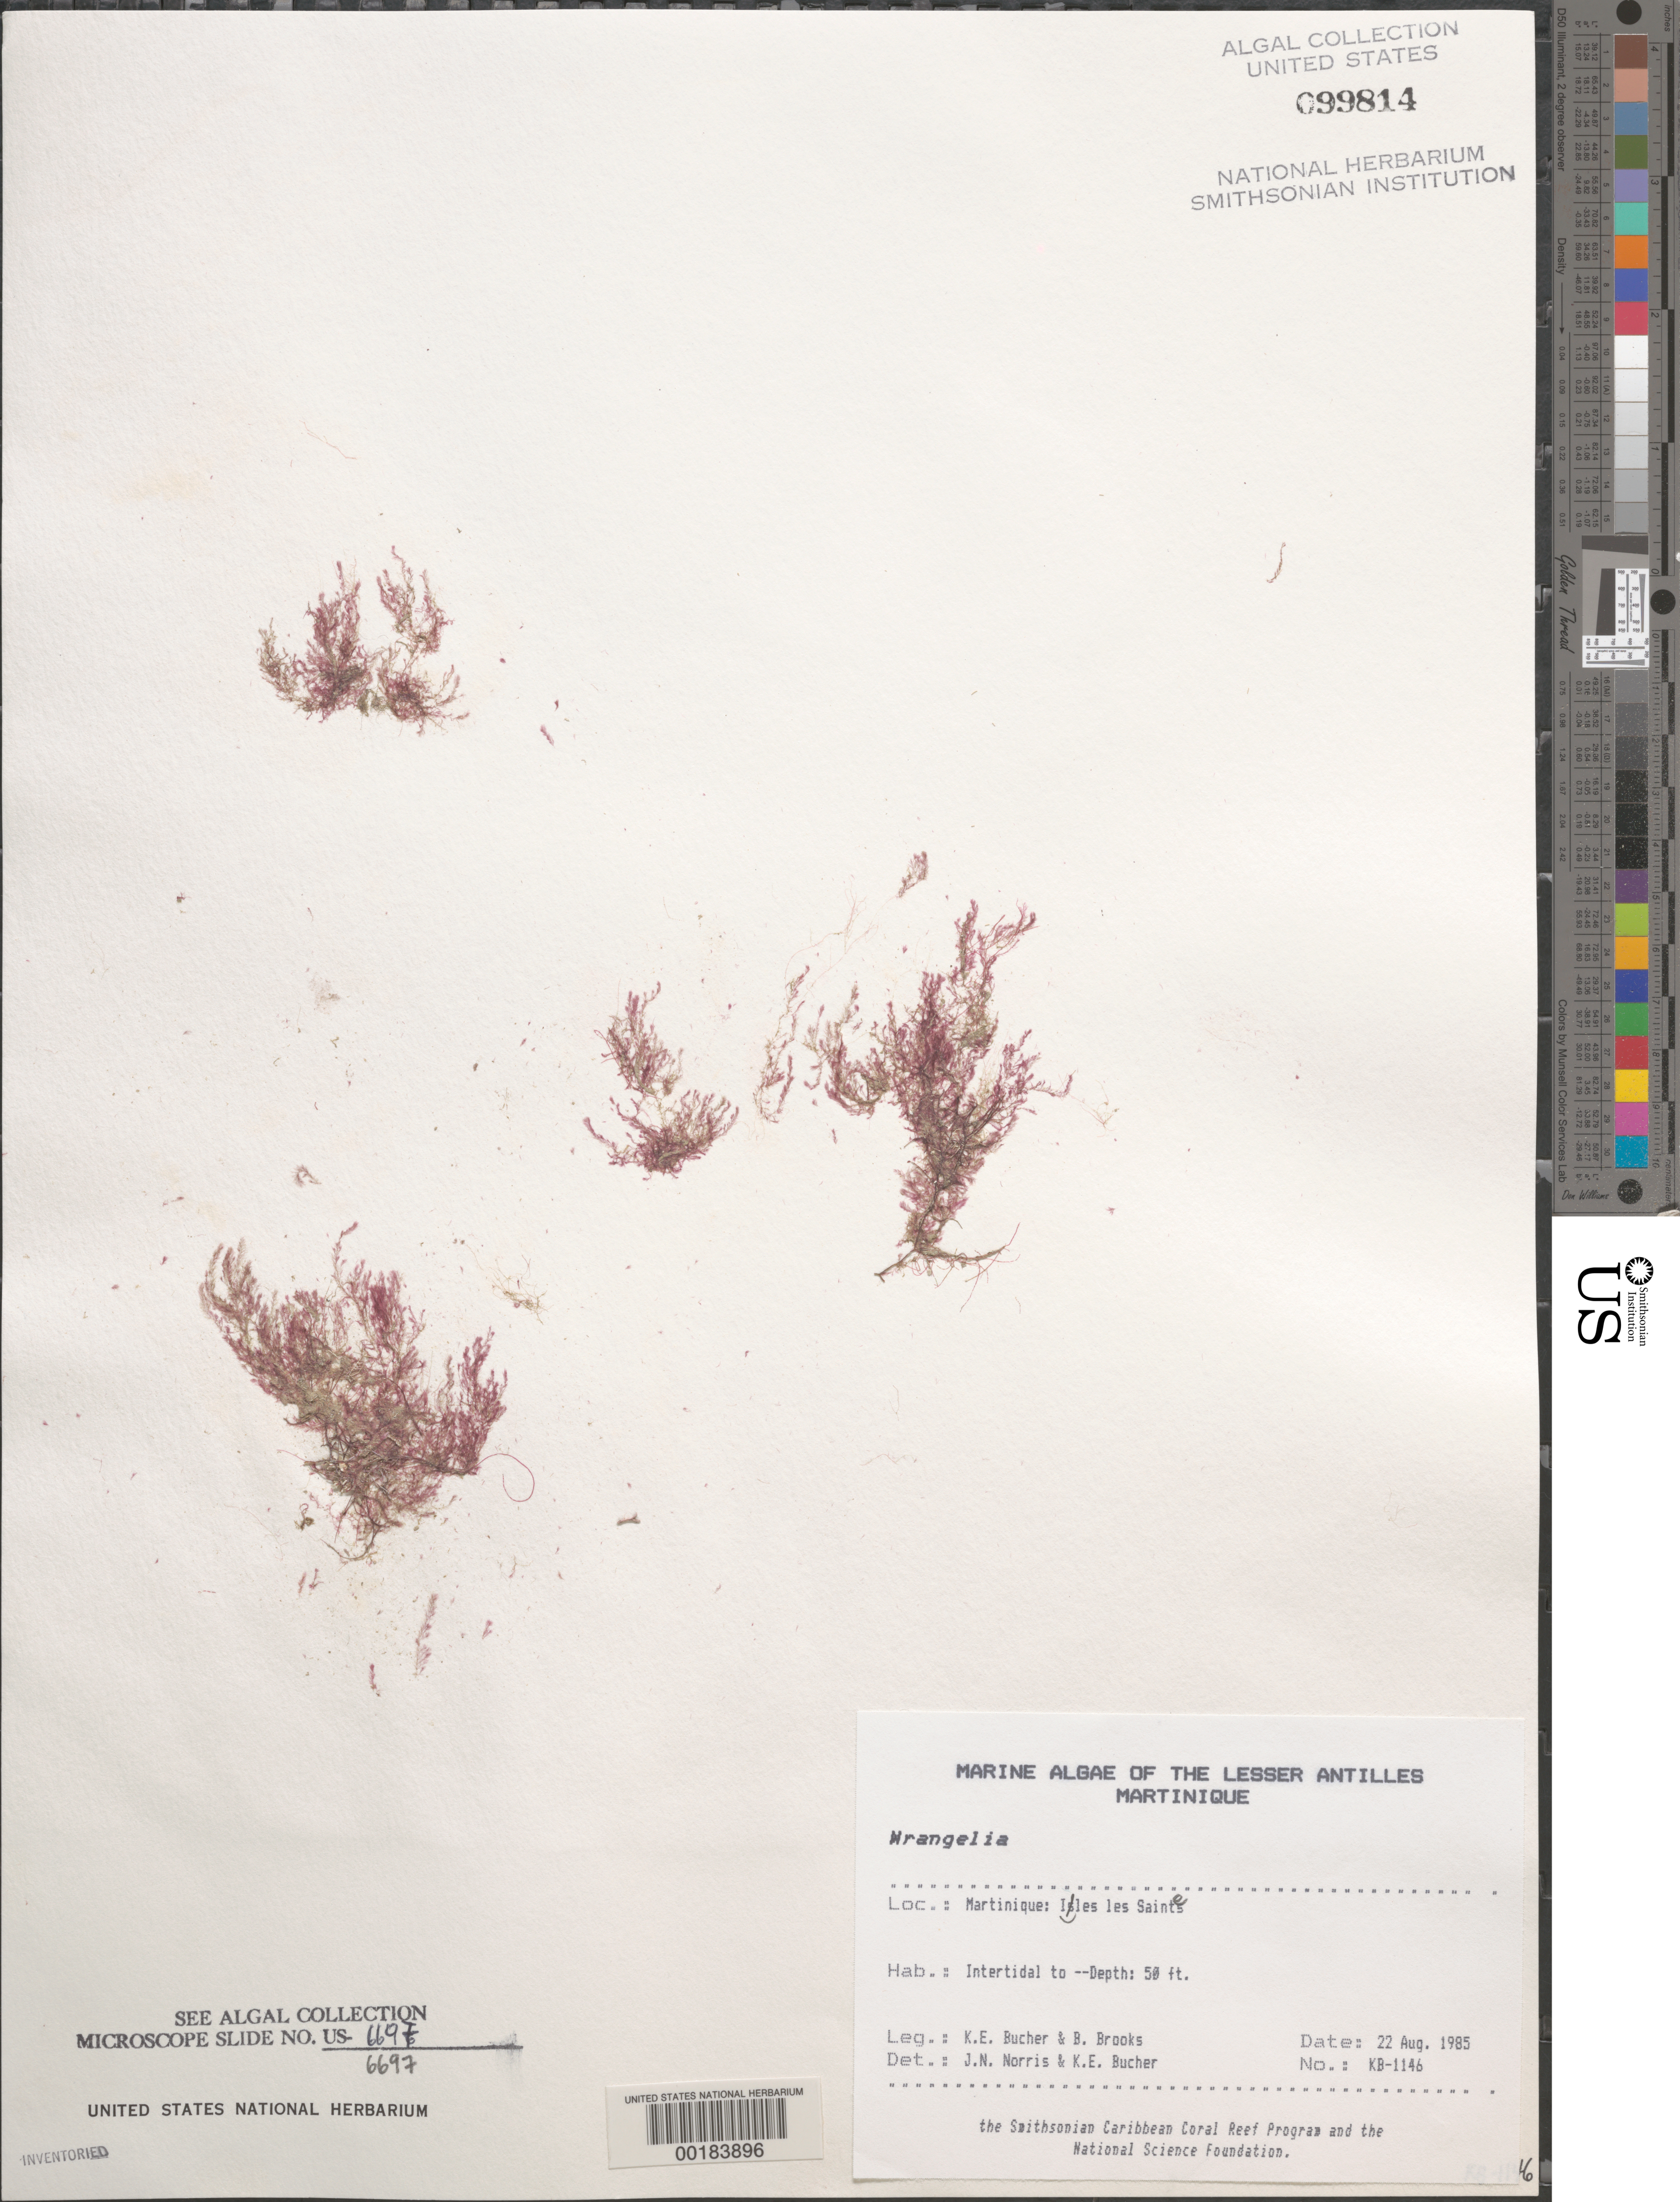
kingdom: Plantae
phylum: Rhodophyta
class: Florideophyceae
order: Ceramiales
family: Wrangeliaceae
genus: Wrangelia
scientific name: Wrangelia sp.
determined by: Norris, J. N.; Bucher, K. E.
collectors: K. E. Bucher & B. Brooks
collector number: Kb-1146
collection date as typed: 22 Aug 1985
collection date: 1985-08-22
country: Martinique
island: Iles les Saintes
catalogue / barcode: US 99814